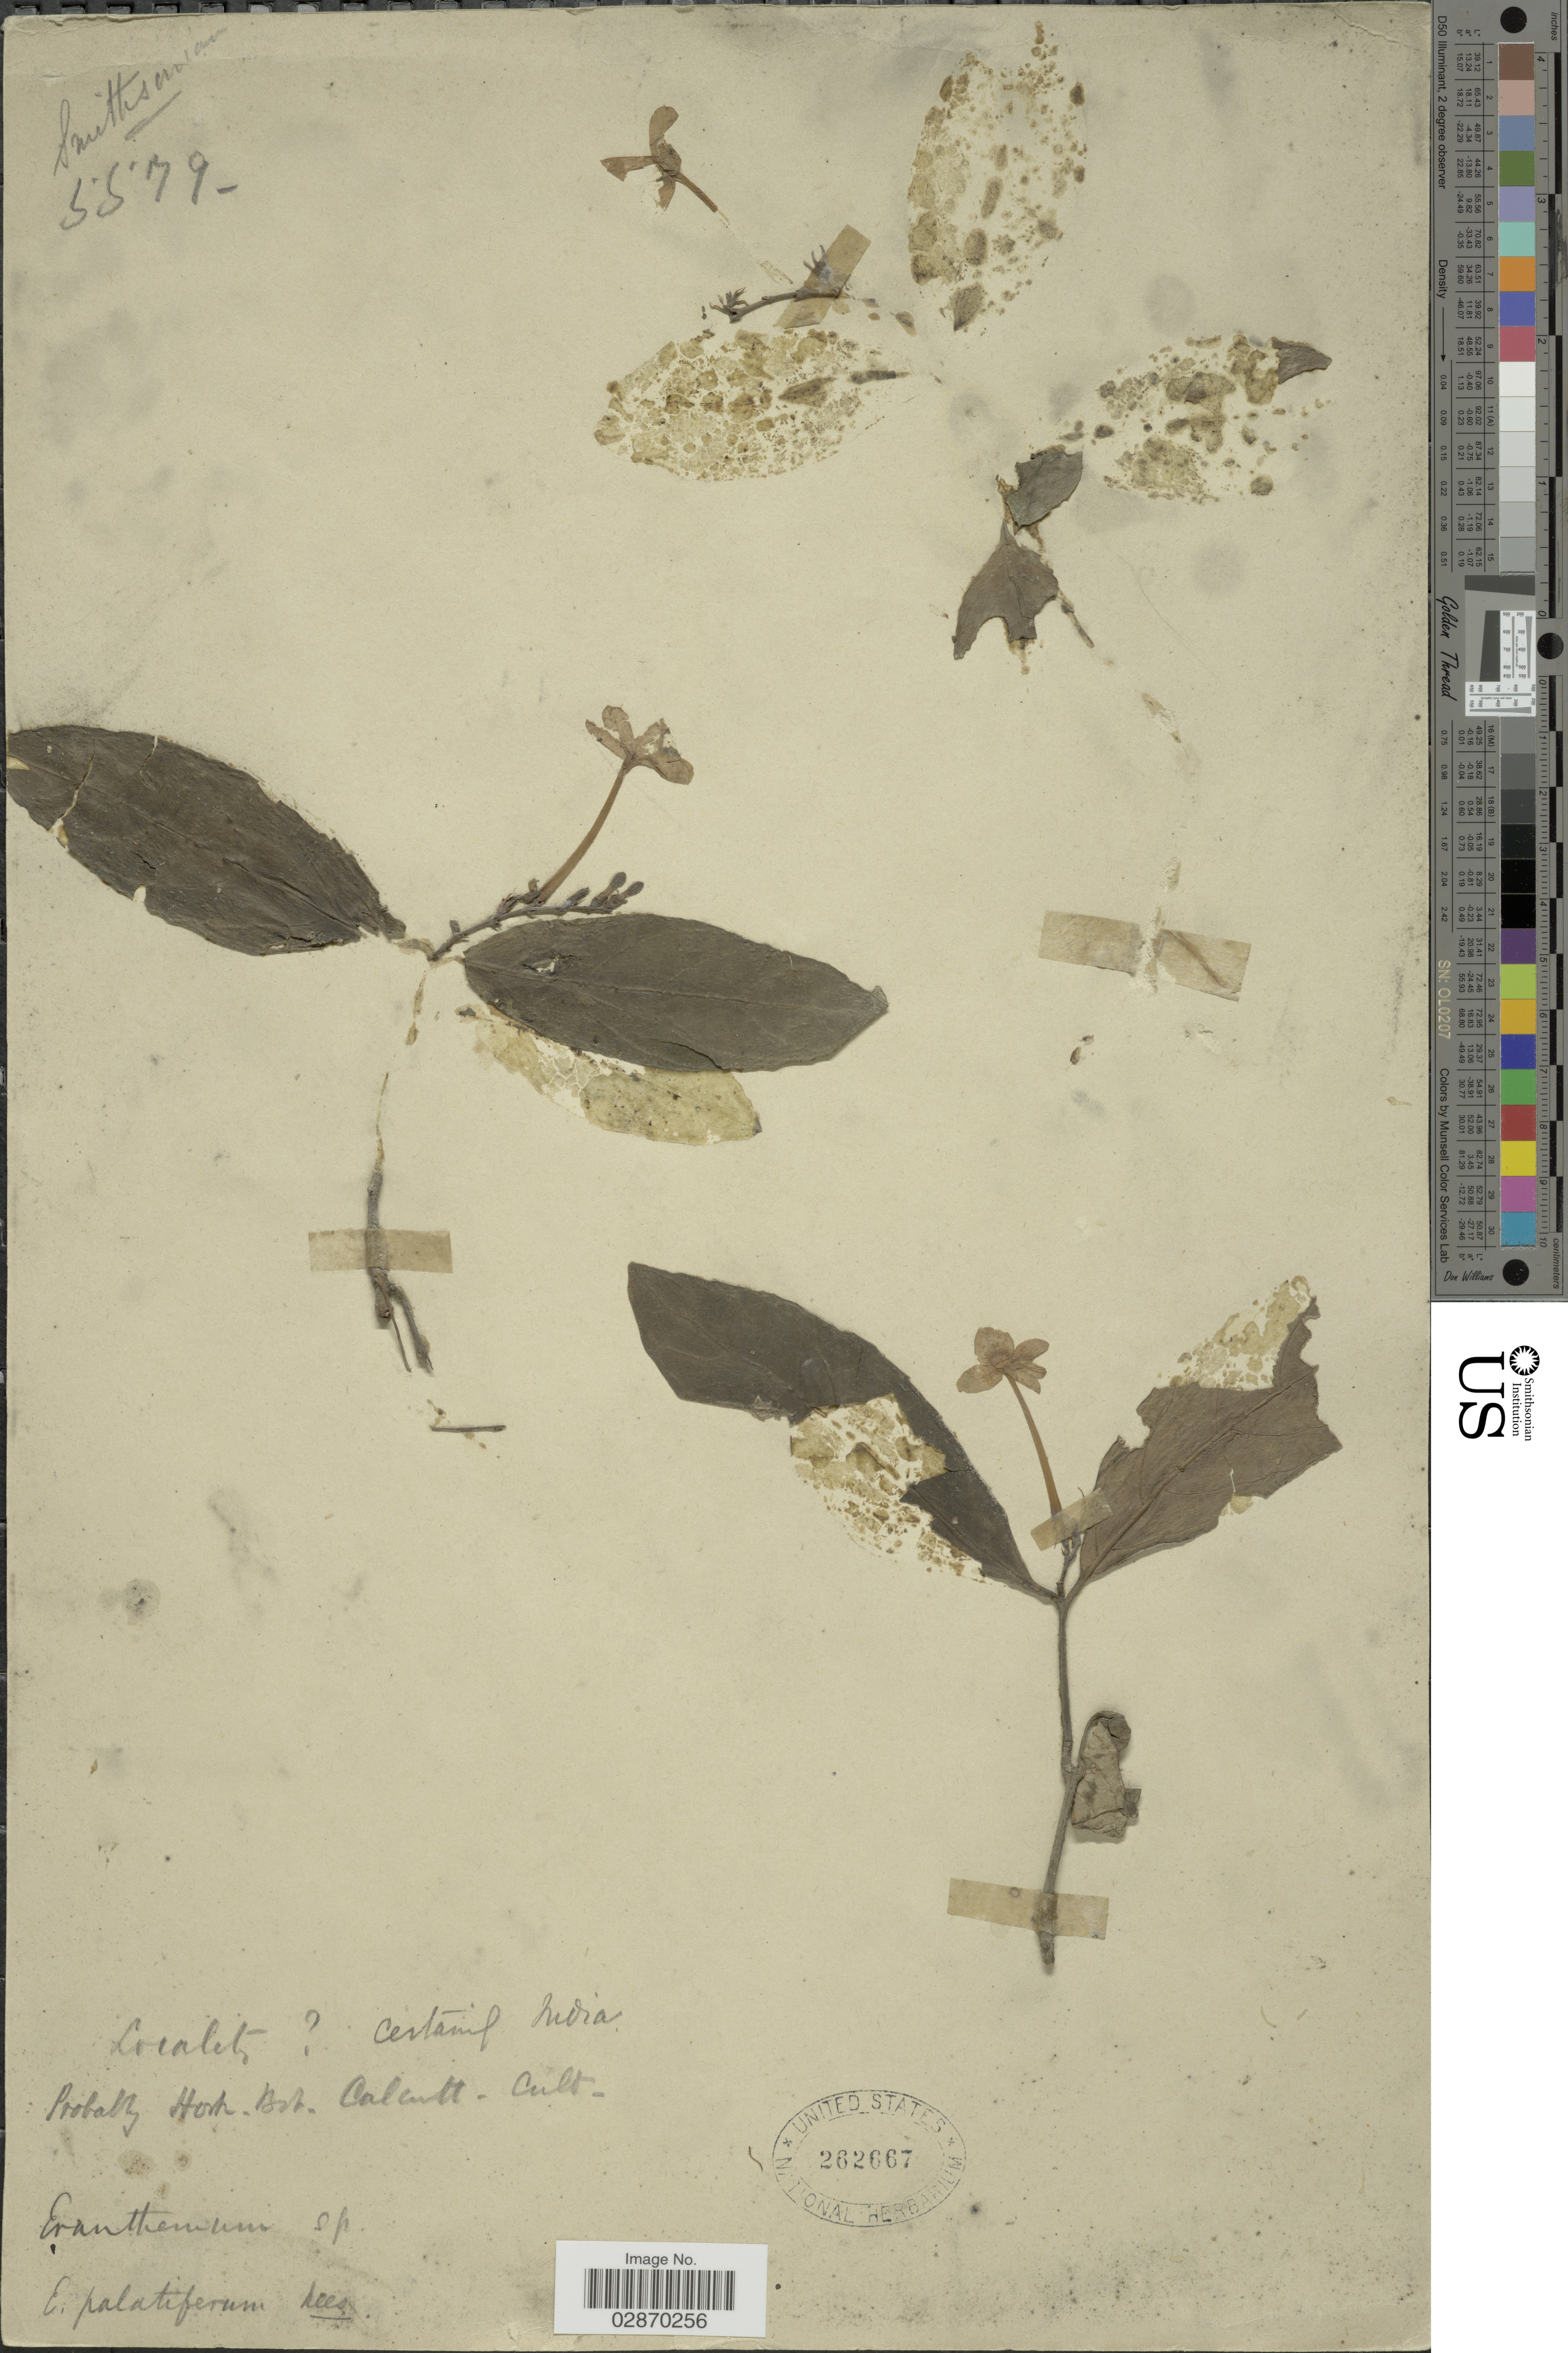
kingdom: Plantae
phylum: Tracheophyta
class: Magnoliopsida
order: Lamiales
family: Acanthaceae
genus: Pseuderanthemum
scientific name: Pseuderanthemum palatiferum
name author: (Wall.) Radlk.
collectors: ex Herb. Hort. Bot. Calcuttensis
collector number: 5579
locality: Cetain Novia. [unsure placement]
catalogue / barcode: US 262667